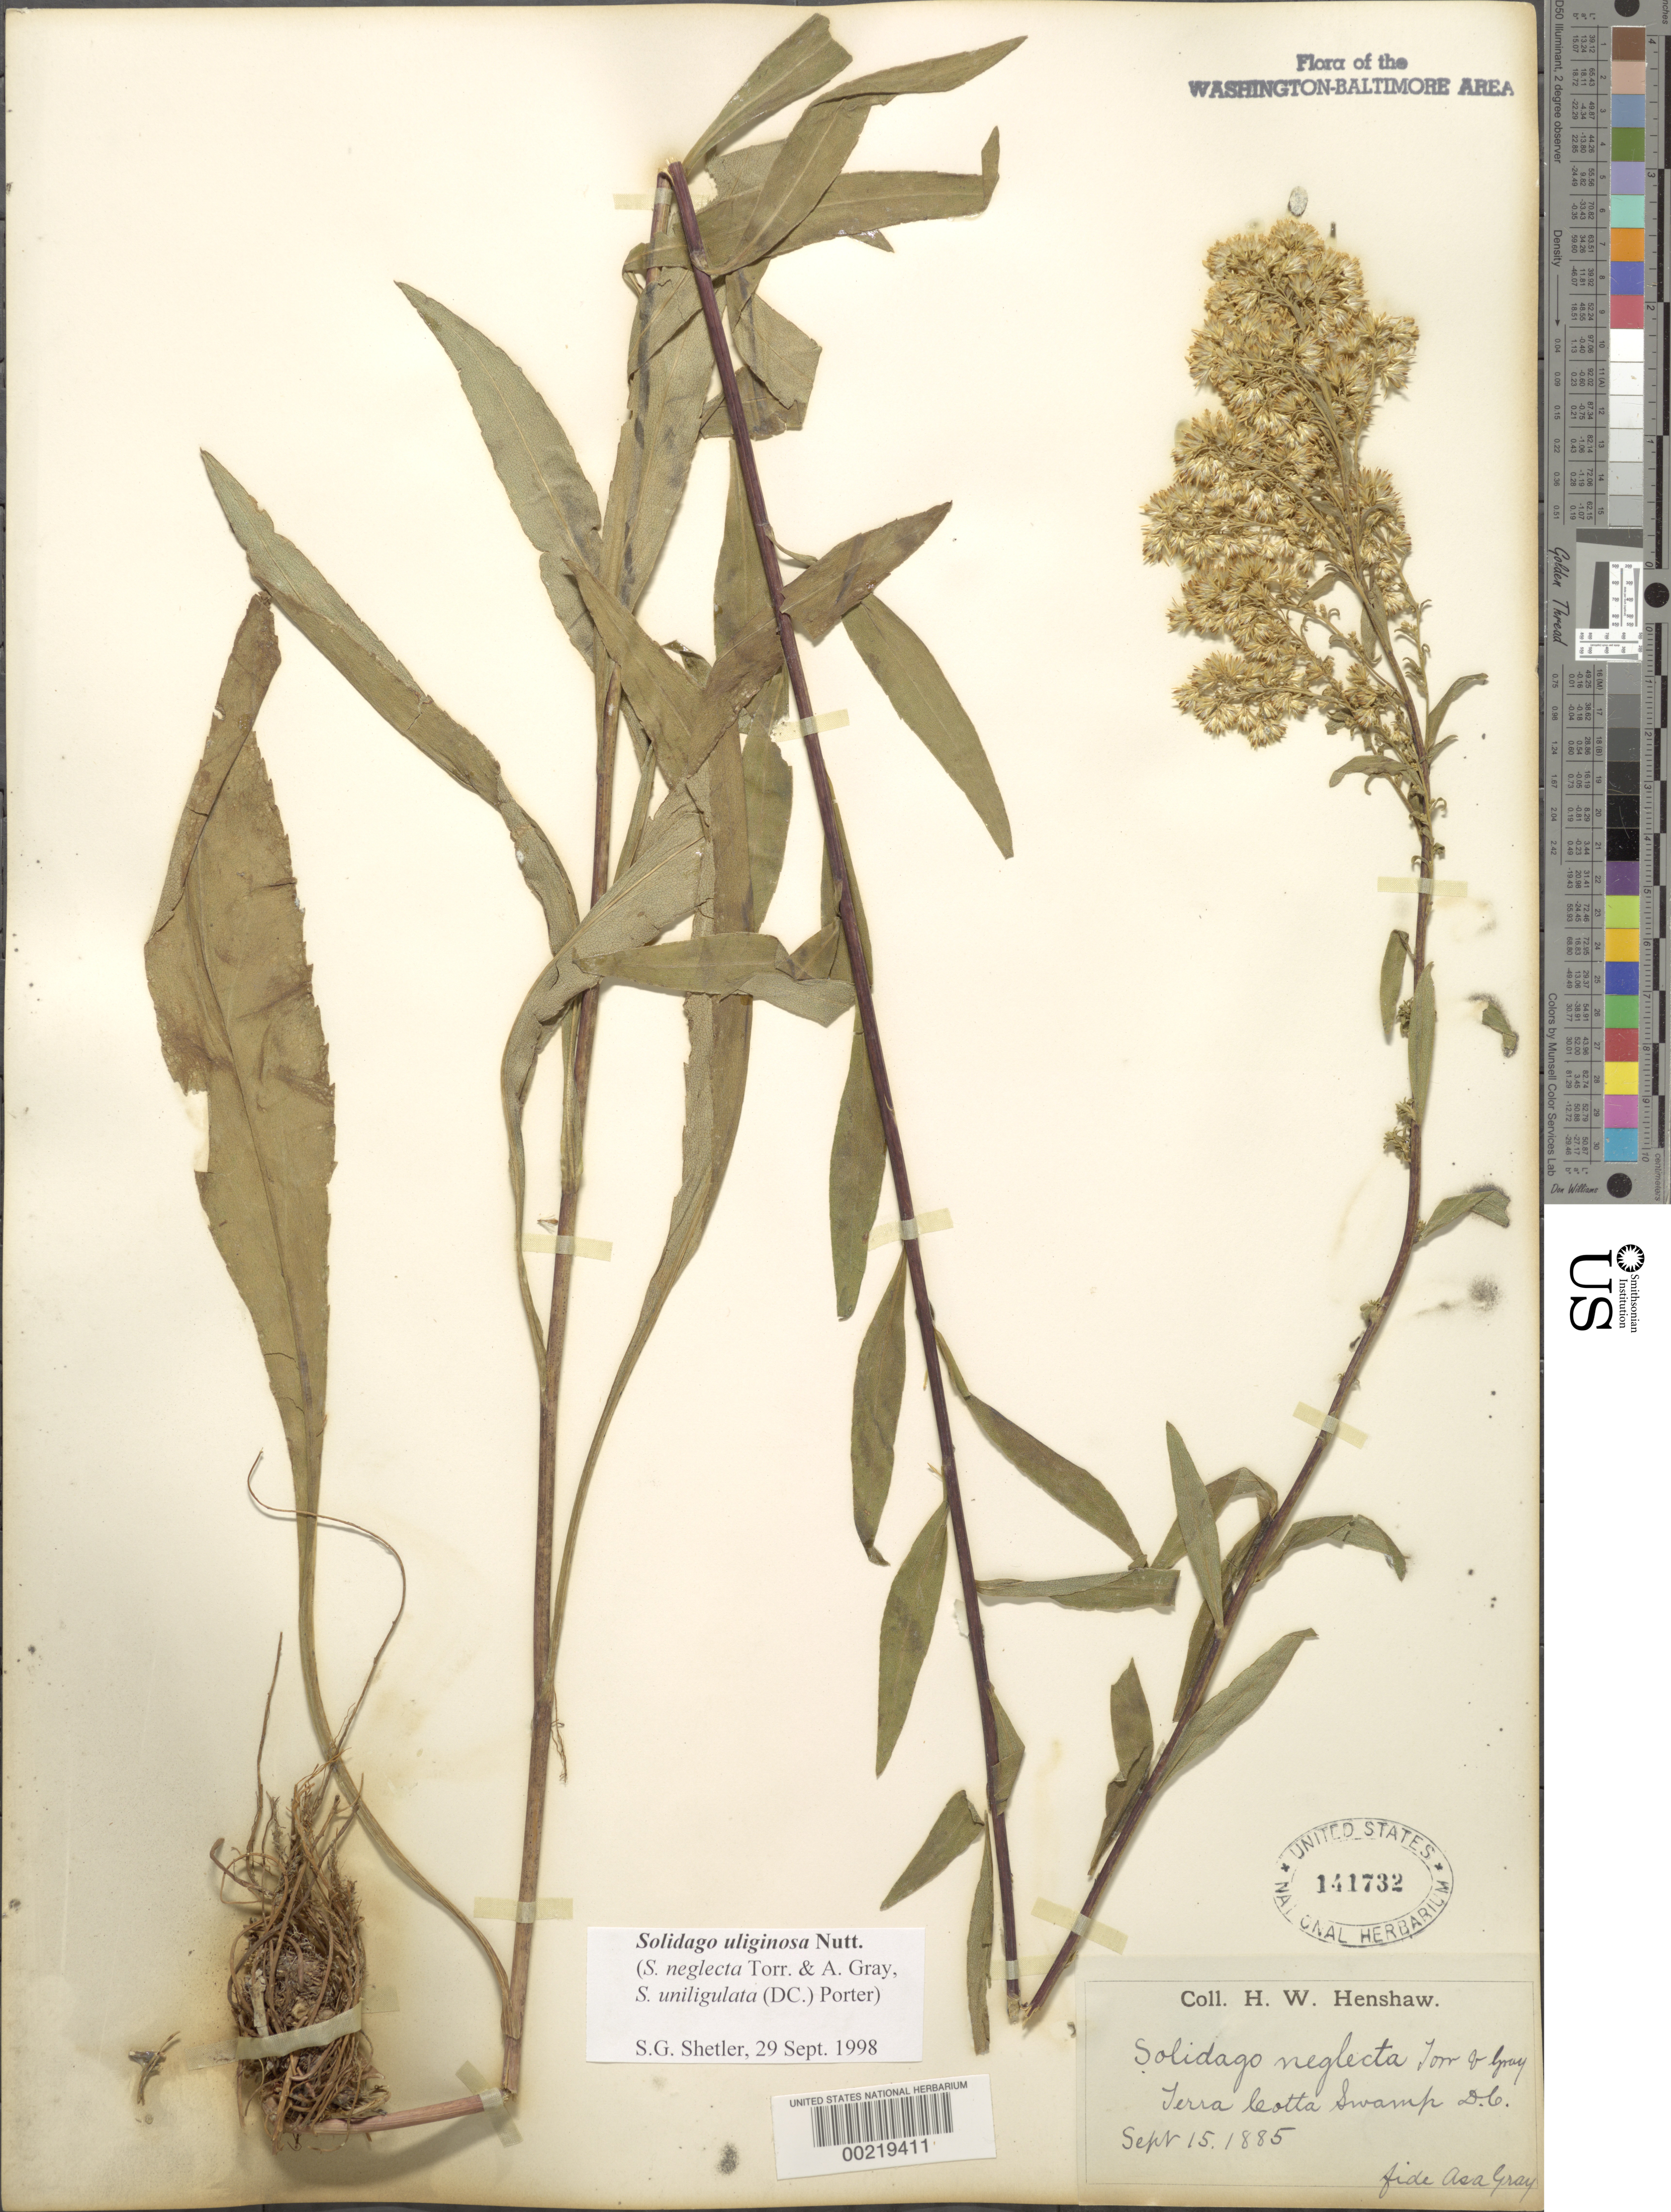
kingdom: Plantae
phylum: Tracheophyta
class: Magnoliopsida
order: Asterales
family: Asteraceae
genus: Solidago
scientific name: Solidago uliginosa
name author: Nutt.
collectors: H. Henshaw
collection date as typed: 15 Sep 1885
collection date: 1885-09-15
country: United States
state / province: District of Columbia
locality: Terra Cotta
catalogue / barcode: US 141732